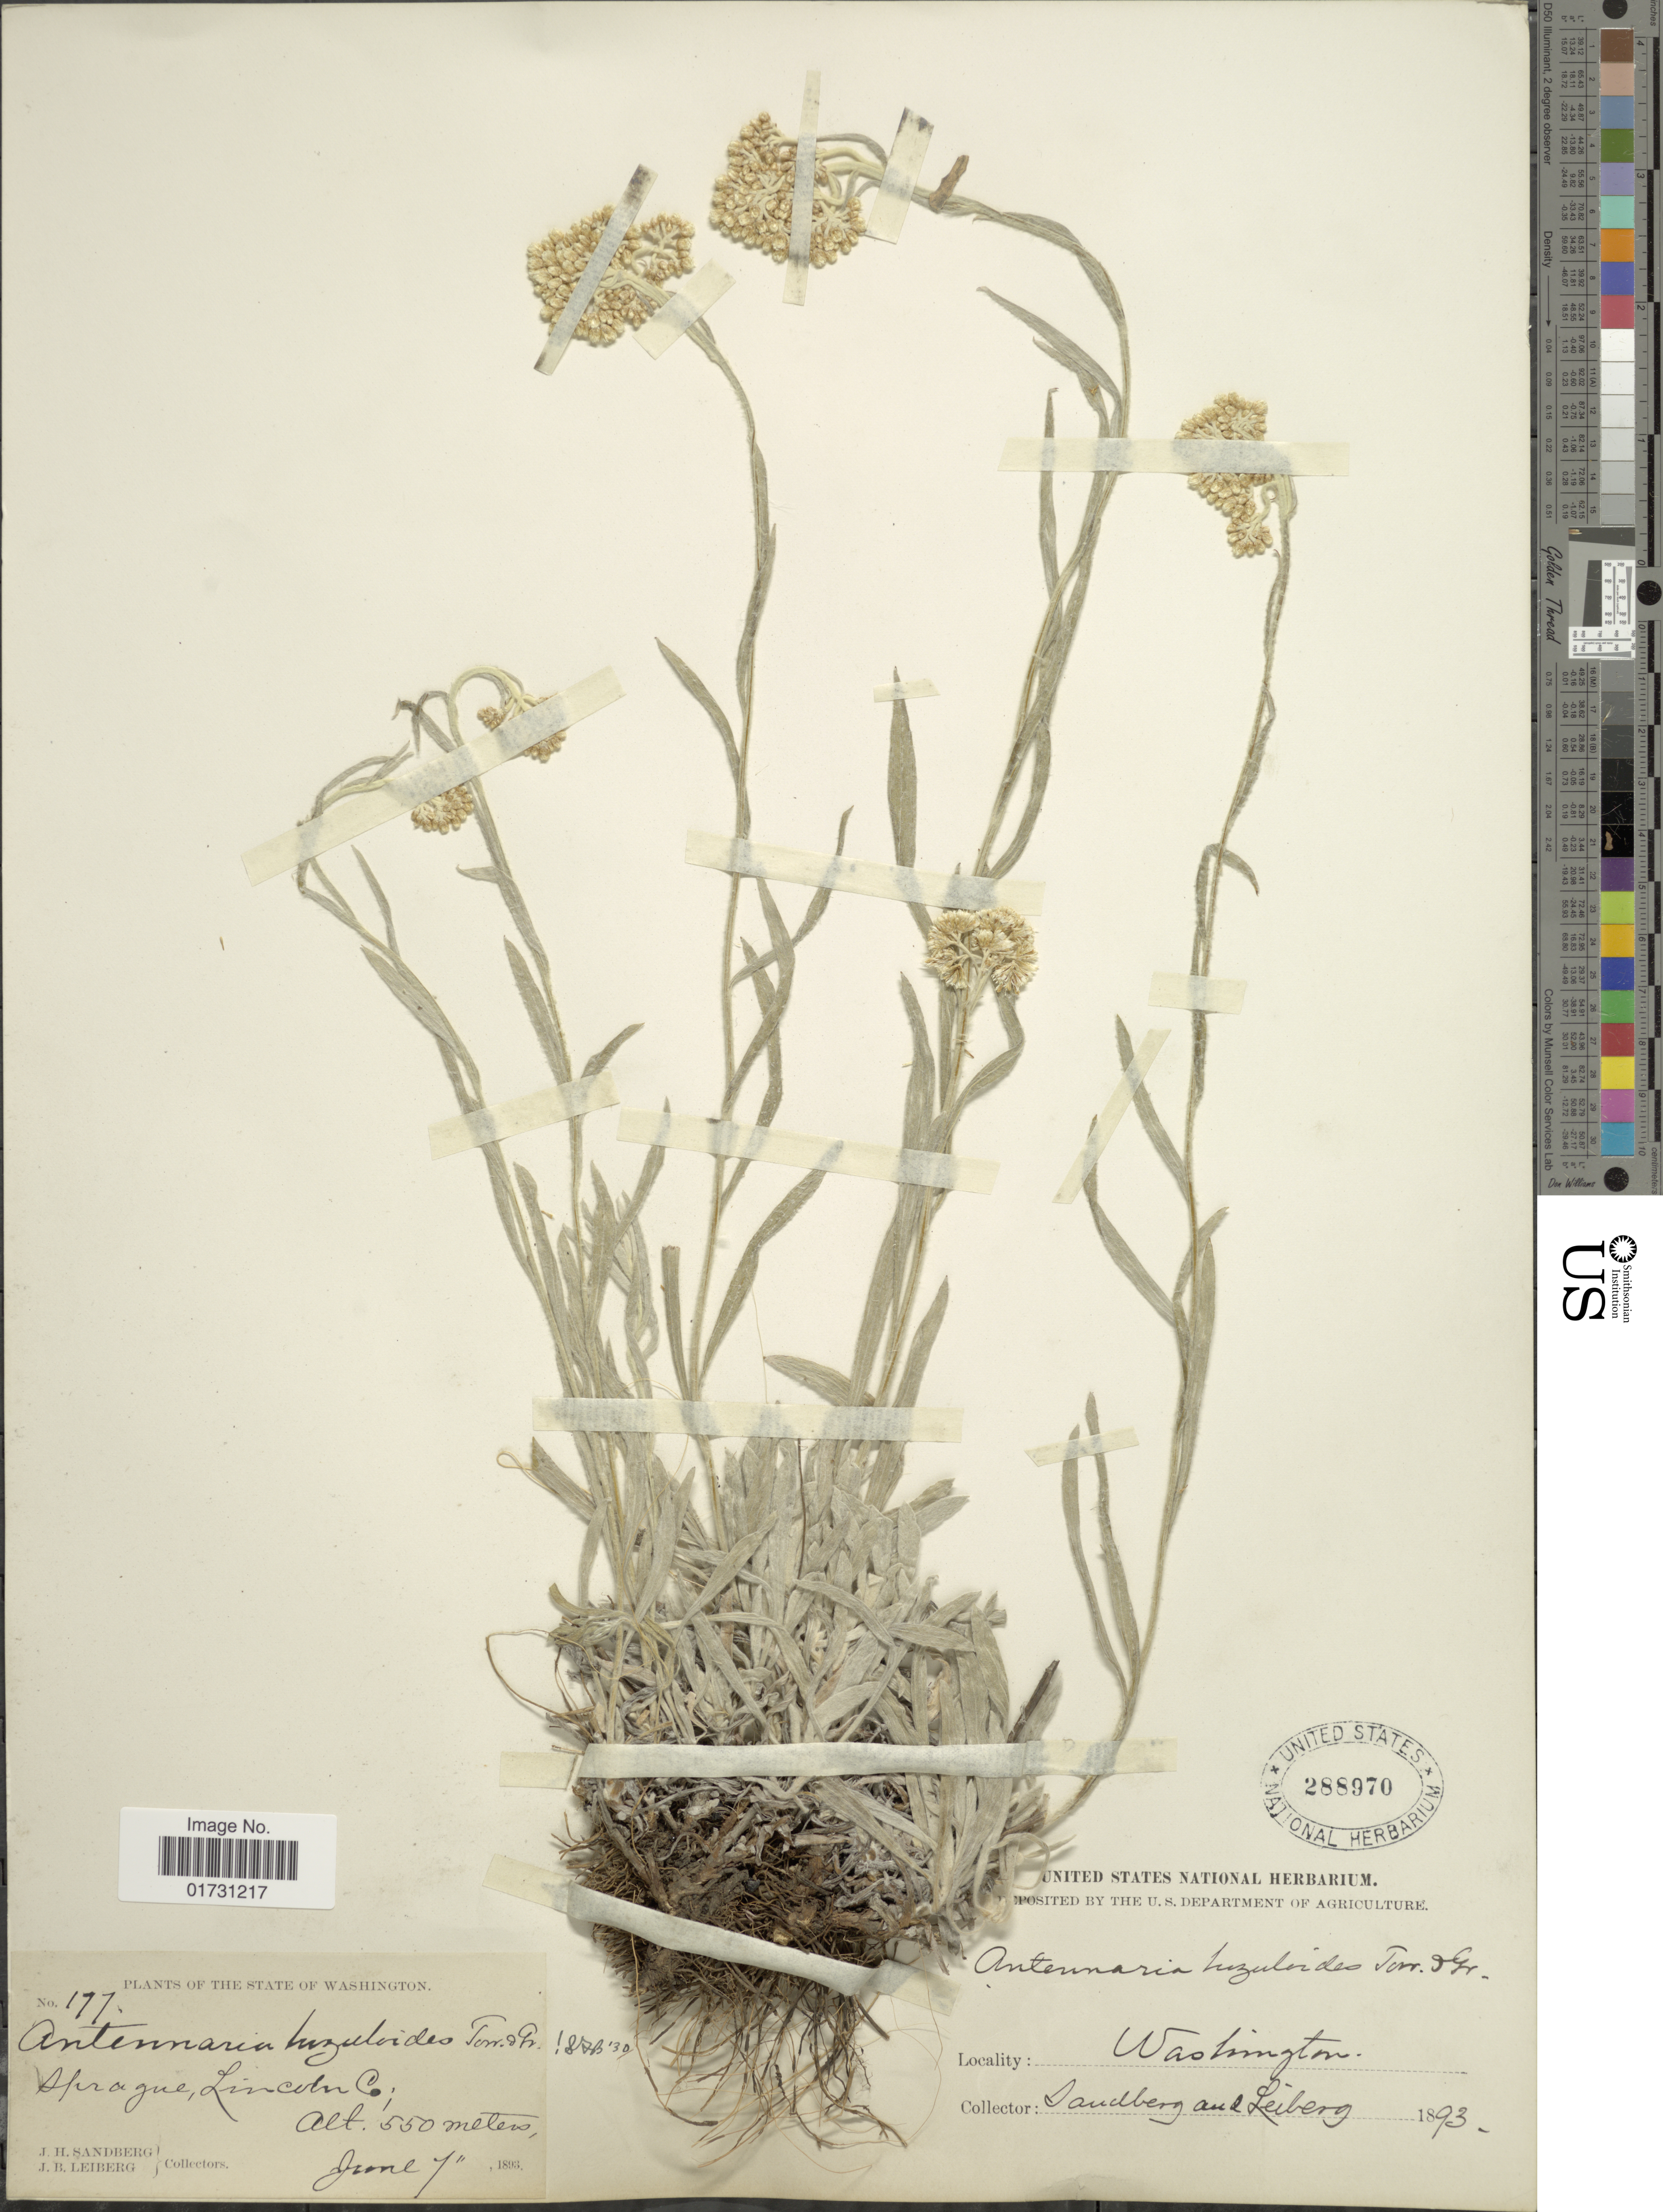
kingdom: Plantae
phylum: Tracheophyta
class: Magnoliopsida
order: Asterales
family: Asteraceae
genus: Antennaria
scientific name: Antennaria luzuloides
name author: Torr. & A. Gray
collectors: J. H. Sandberg & J. B. Leiberg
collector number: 177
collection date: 1893-06-07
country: United States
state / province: Washington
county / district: Lincoln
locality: The State of Washington, Spragne, Lincoln Co.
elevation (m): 550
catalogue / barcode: US 288970